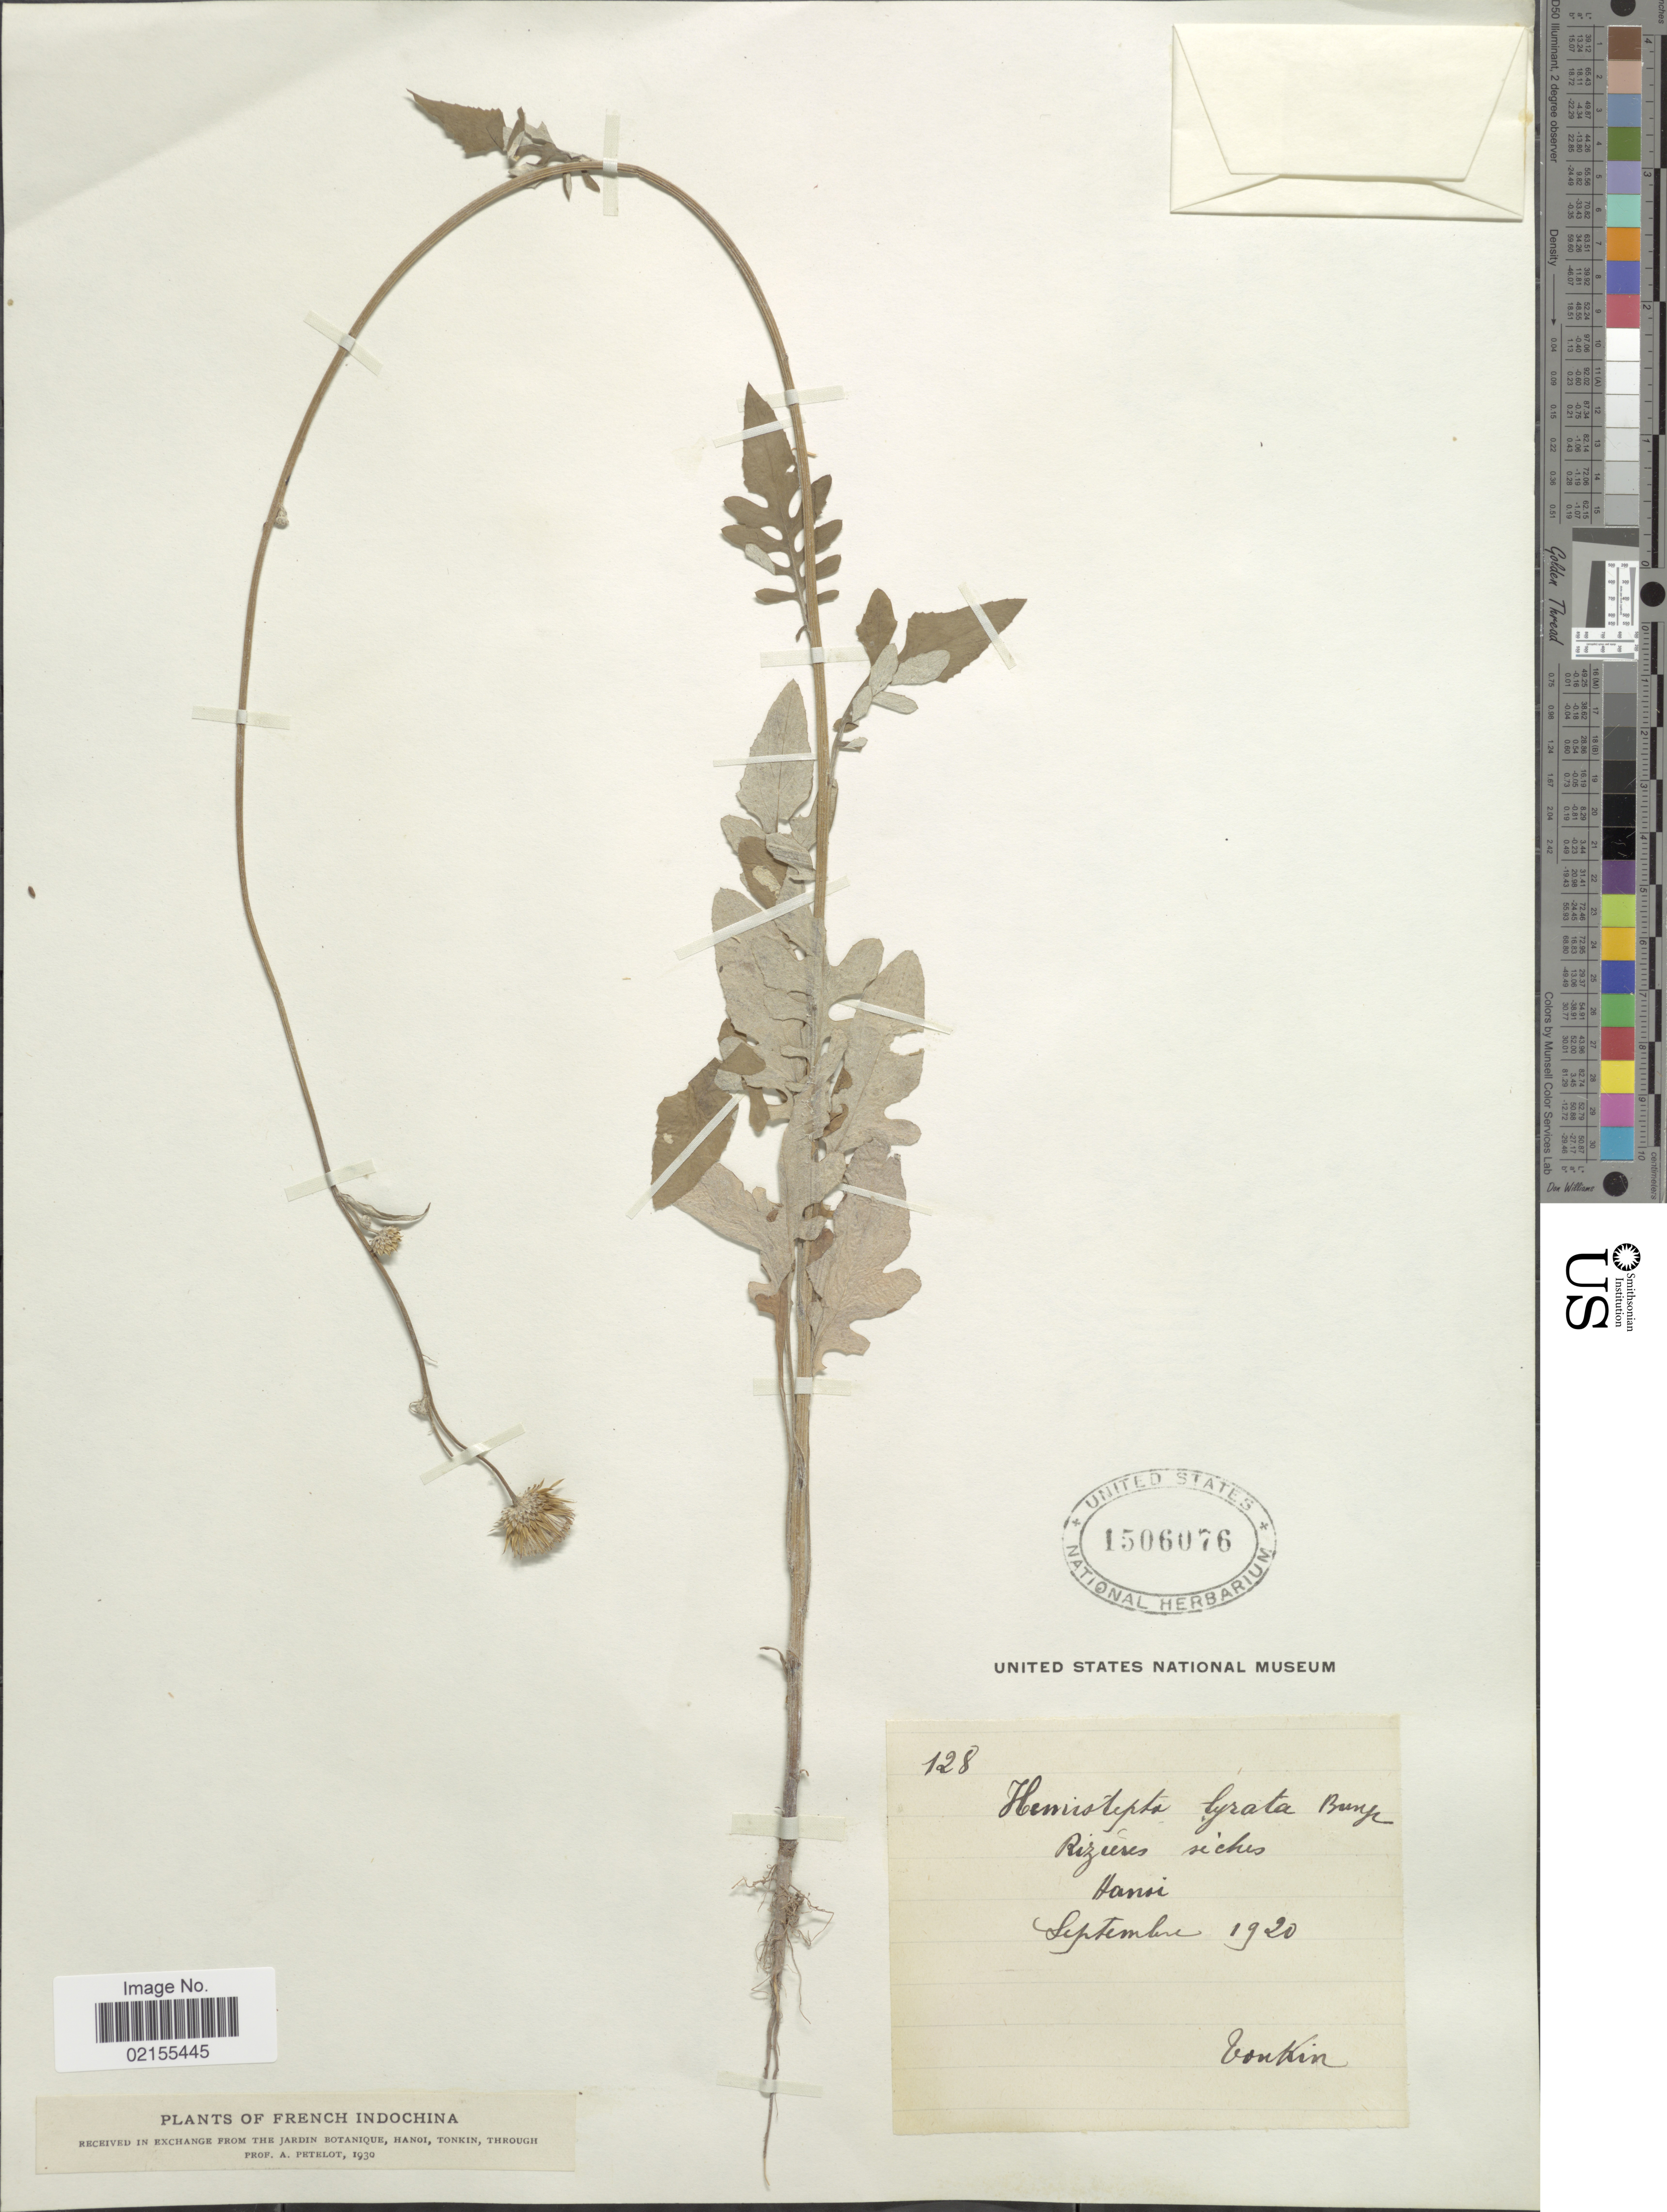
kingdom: Plantae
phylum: Tracheophyta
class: Magnoliopsida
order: Asterales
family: Asteraceae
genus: Hemistepta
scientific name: Hemistepta lyrata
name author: Bunge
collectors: A. Petelot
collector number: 128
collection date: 1920-09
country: Vietnam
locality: Tonkin. Hanoi, French Indochina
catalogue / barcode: US 1506076